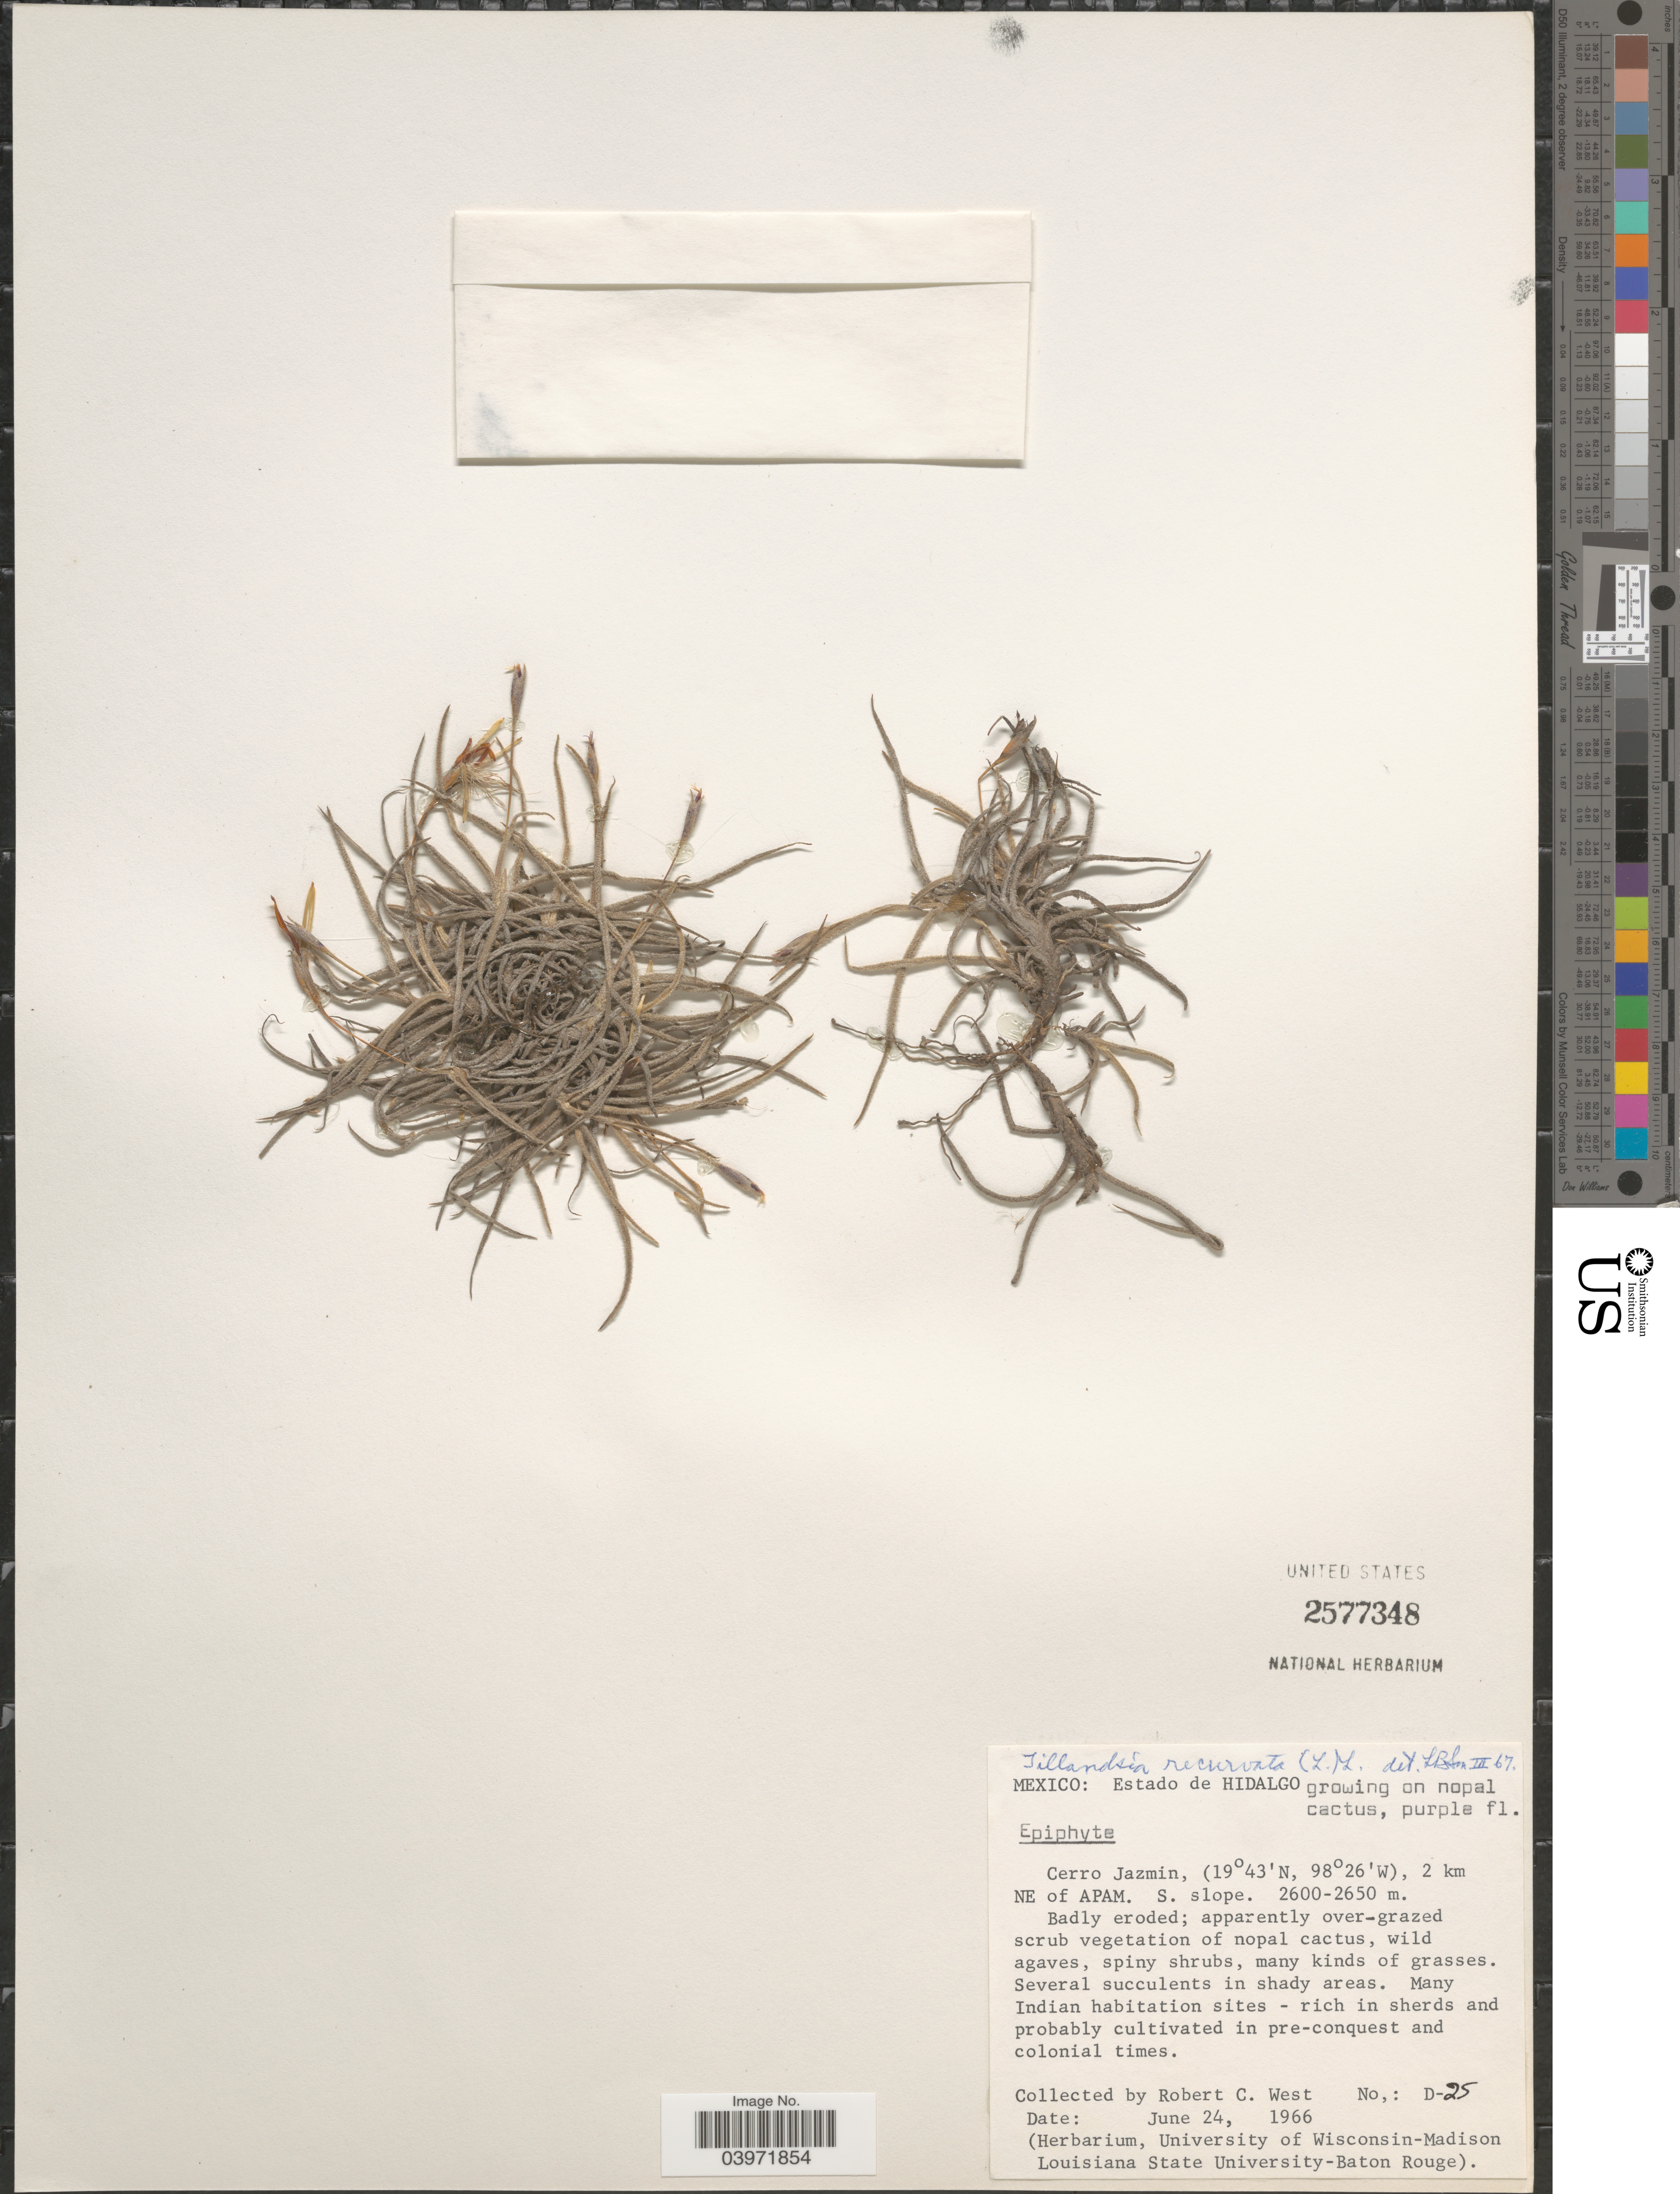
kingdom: Plantae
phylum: Tracheophyta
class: Liliopsida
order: Poales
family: Bromeliaceae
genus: Tillandsia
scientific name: Tillandsia recurvata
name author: L.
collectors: R. West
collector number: D-25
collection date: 1966-06-24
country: Mexico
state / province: Hidalgo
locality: Cerro Jazmin, 2 km NE of Apam. S. slope.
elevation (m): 2600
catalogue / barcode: US 2577348